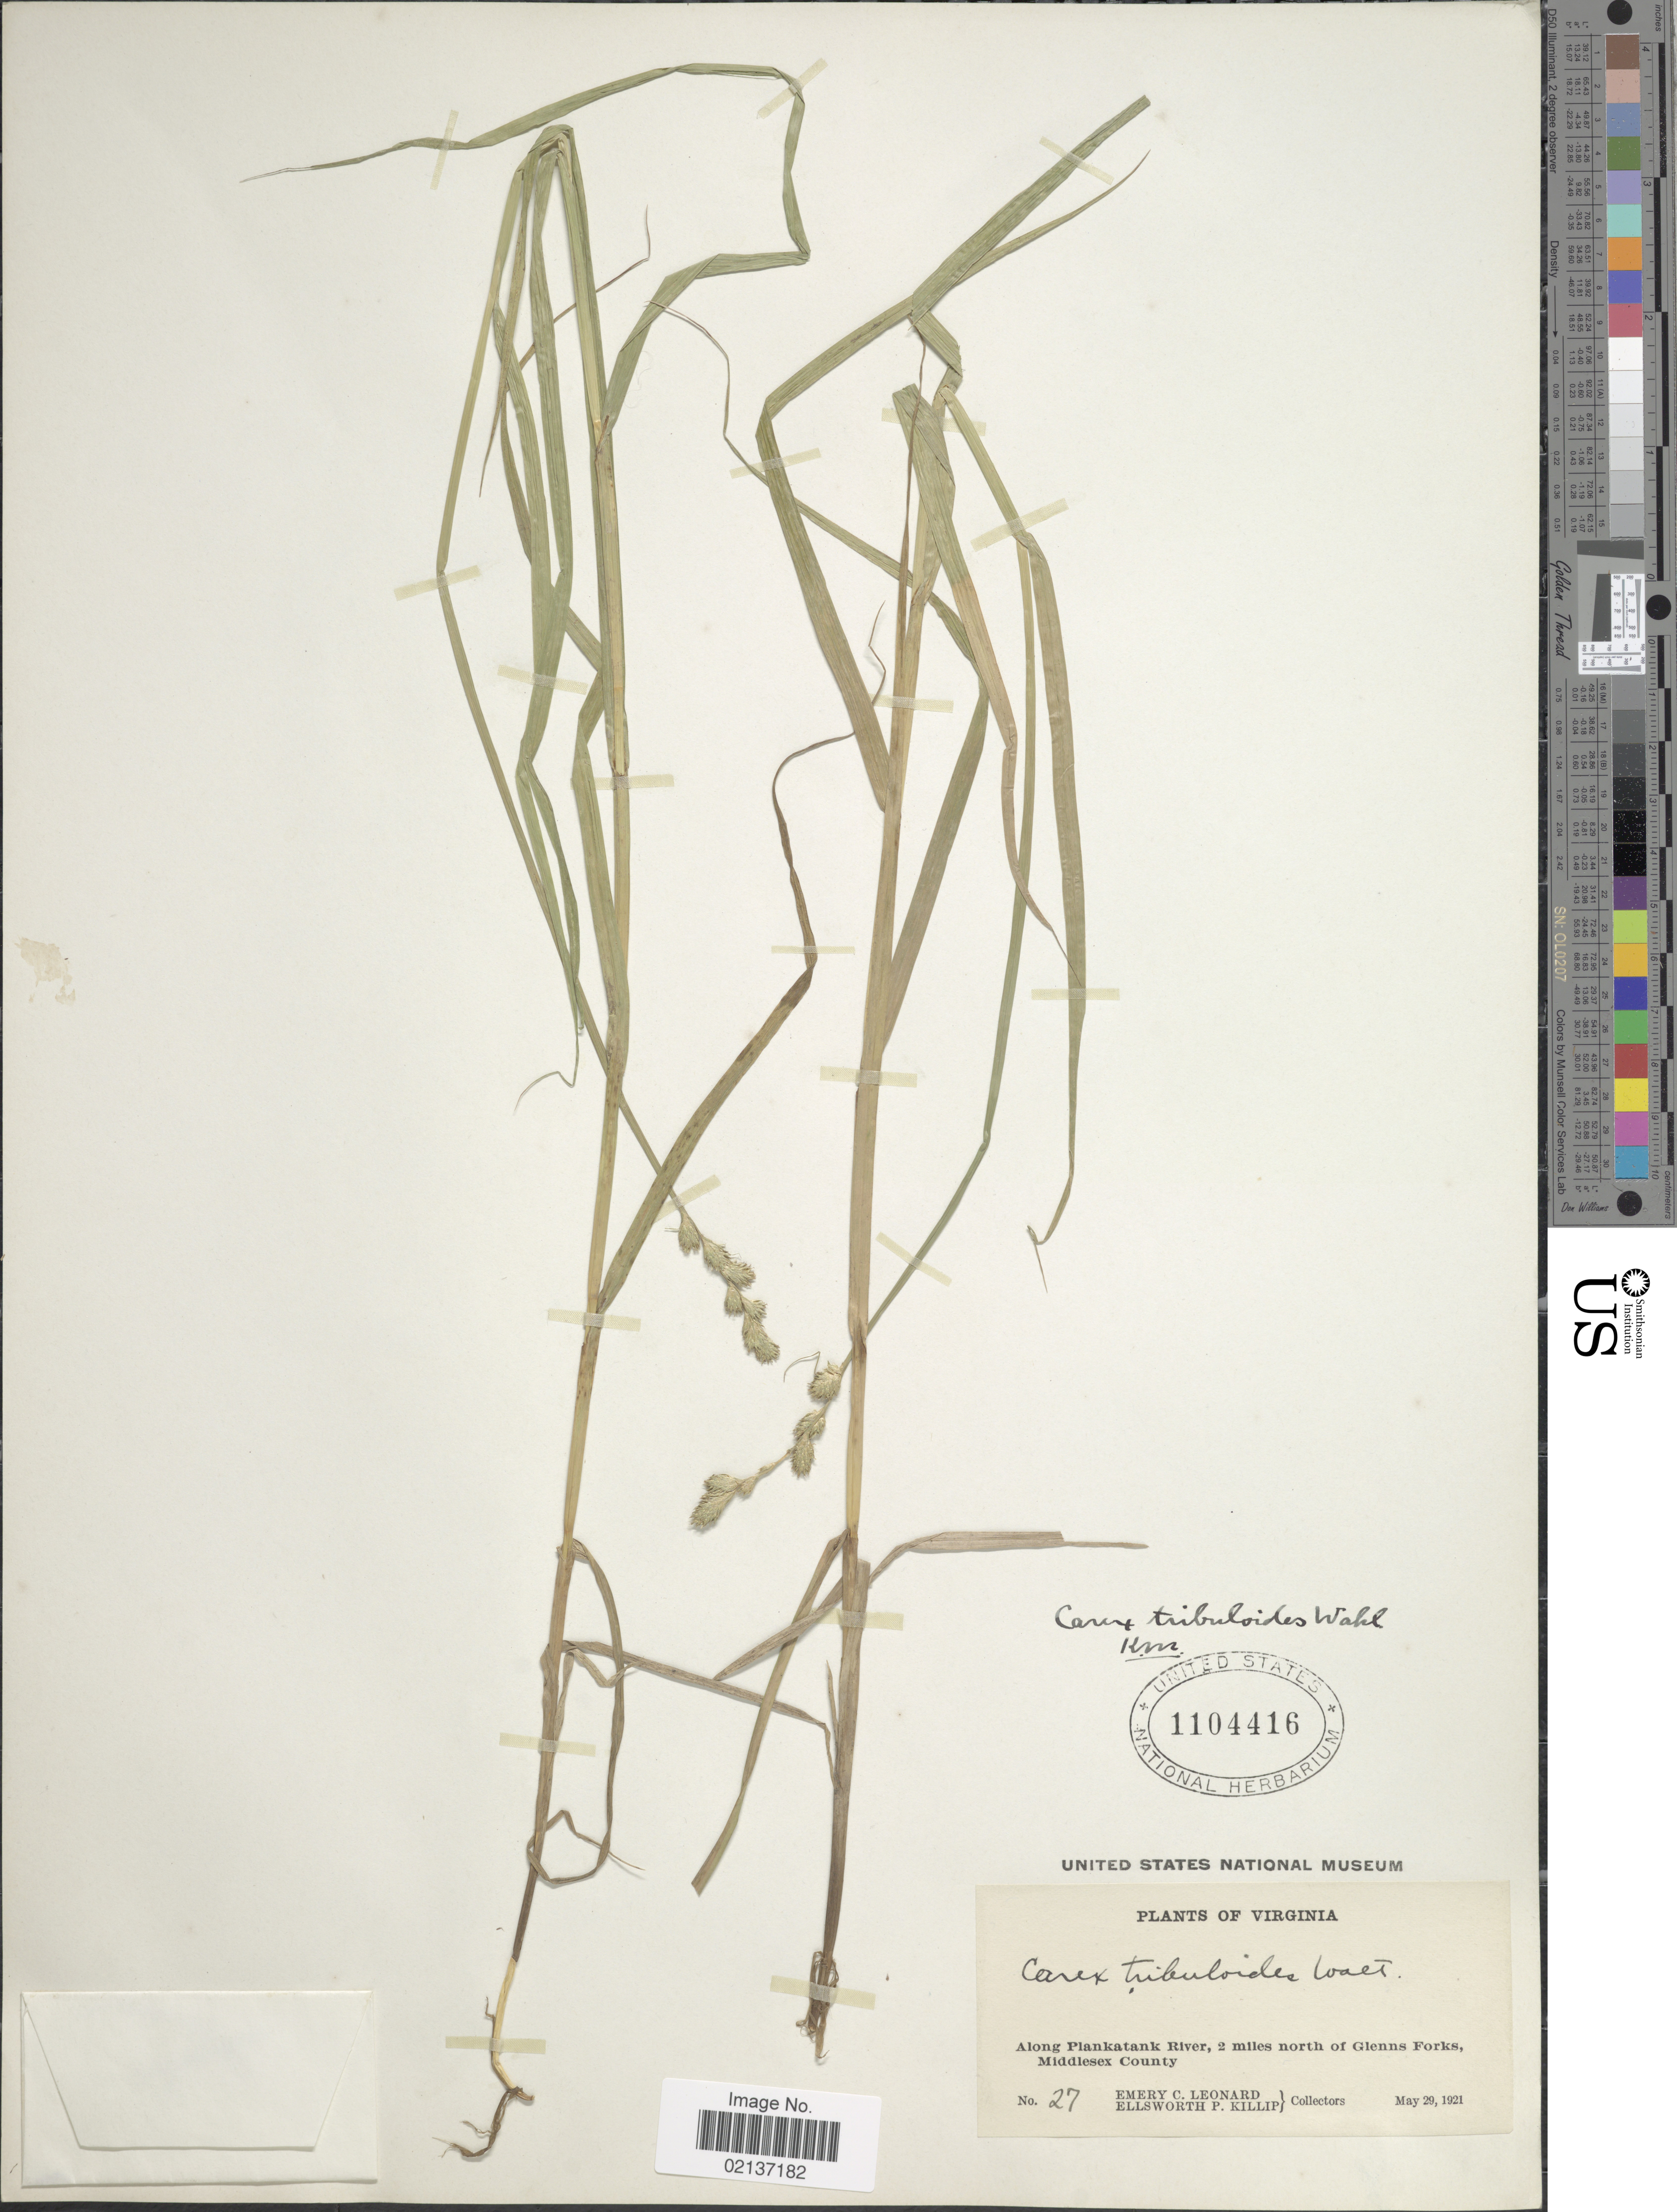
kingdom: Plantae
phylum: Tracheophyta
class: Liliopsida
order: Poales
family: Cyperaceae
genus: Carex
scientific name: Carex tribuloides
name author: Wahlenb.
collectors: E. C. Leonard & E. P. Killip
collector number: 27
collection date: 1921-05-29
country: United States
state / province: Virginia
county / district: Middlesex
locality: Along Plankatank River, 2 miles north of Glenns Forks.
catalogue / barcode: US 1104416